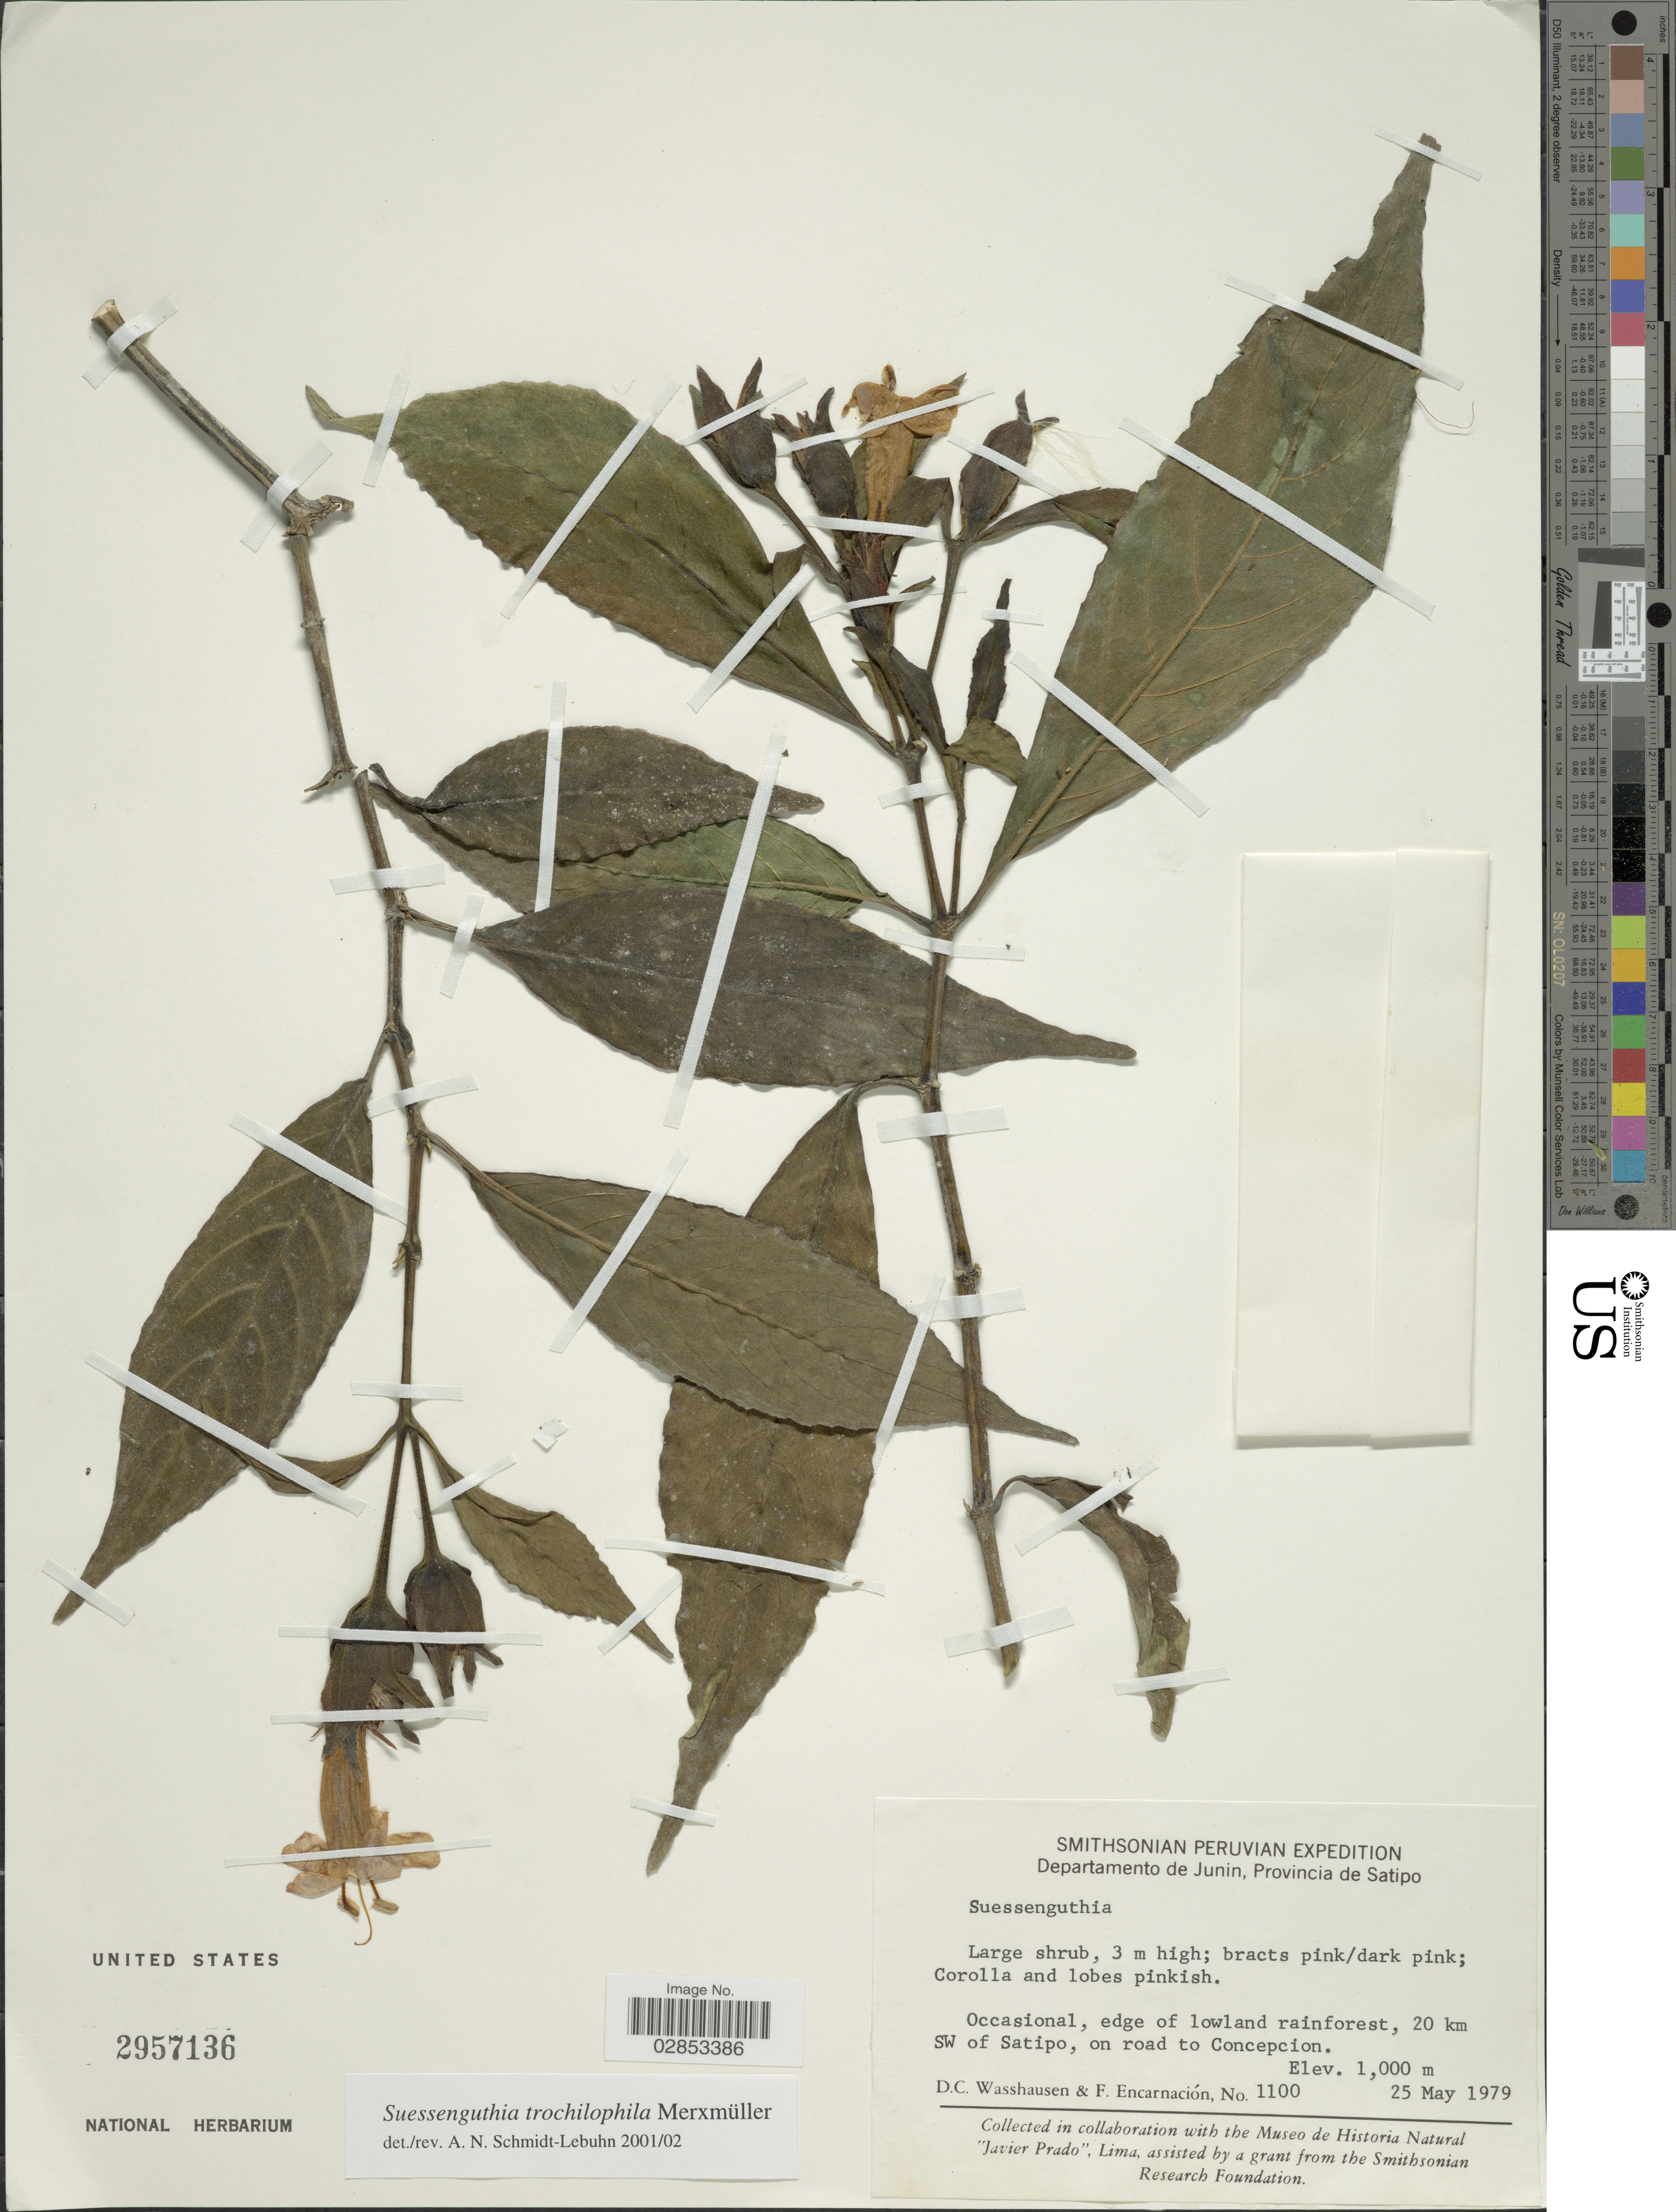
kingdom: Plantae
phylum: Tracheophyta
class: Magnoliopsida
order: Lamiales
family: Acanthaceae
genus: Suessenguthia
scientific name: Suessenguthia trochilophila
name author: Merxm.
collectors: D. C. Wasshausen & F. Encarnación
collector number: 1100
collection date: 1979-05-25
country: Peru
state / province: Junín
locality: Departamento Junin, Provincia de Satipo. Occasional, edge of lowland rainforest, 20 km SW of Satipo, on road to Concepcion.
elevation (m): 1000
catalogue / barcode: US 2957136